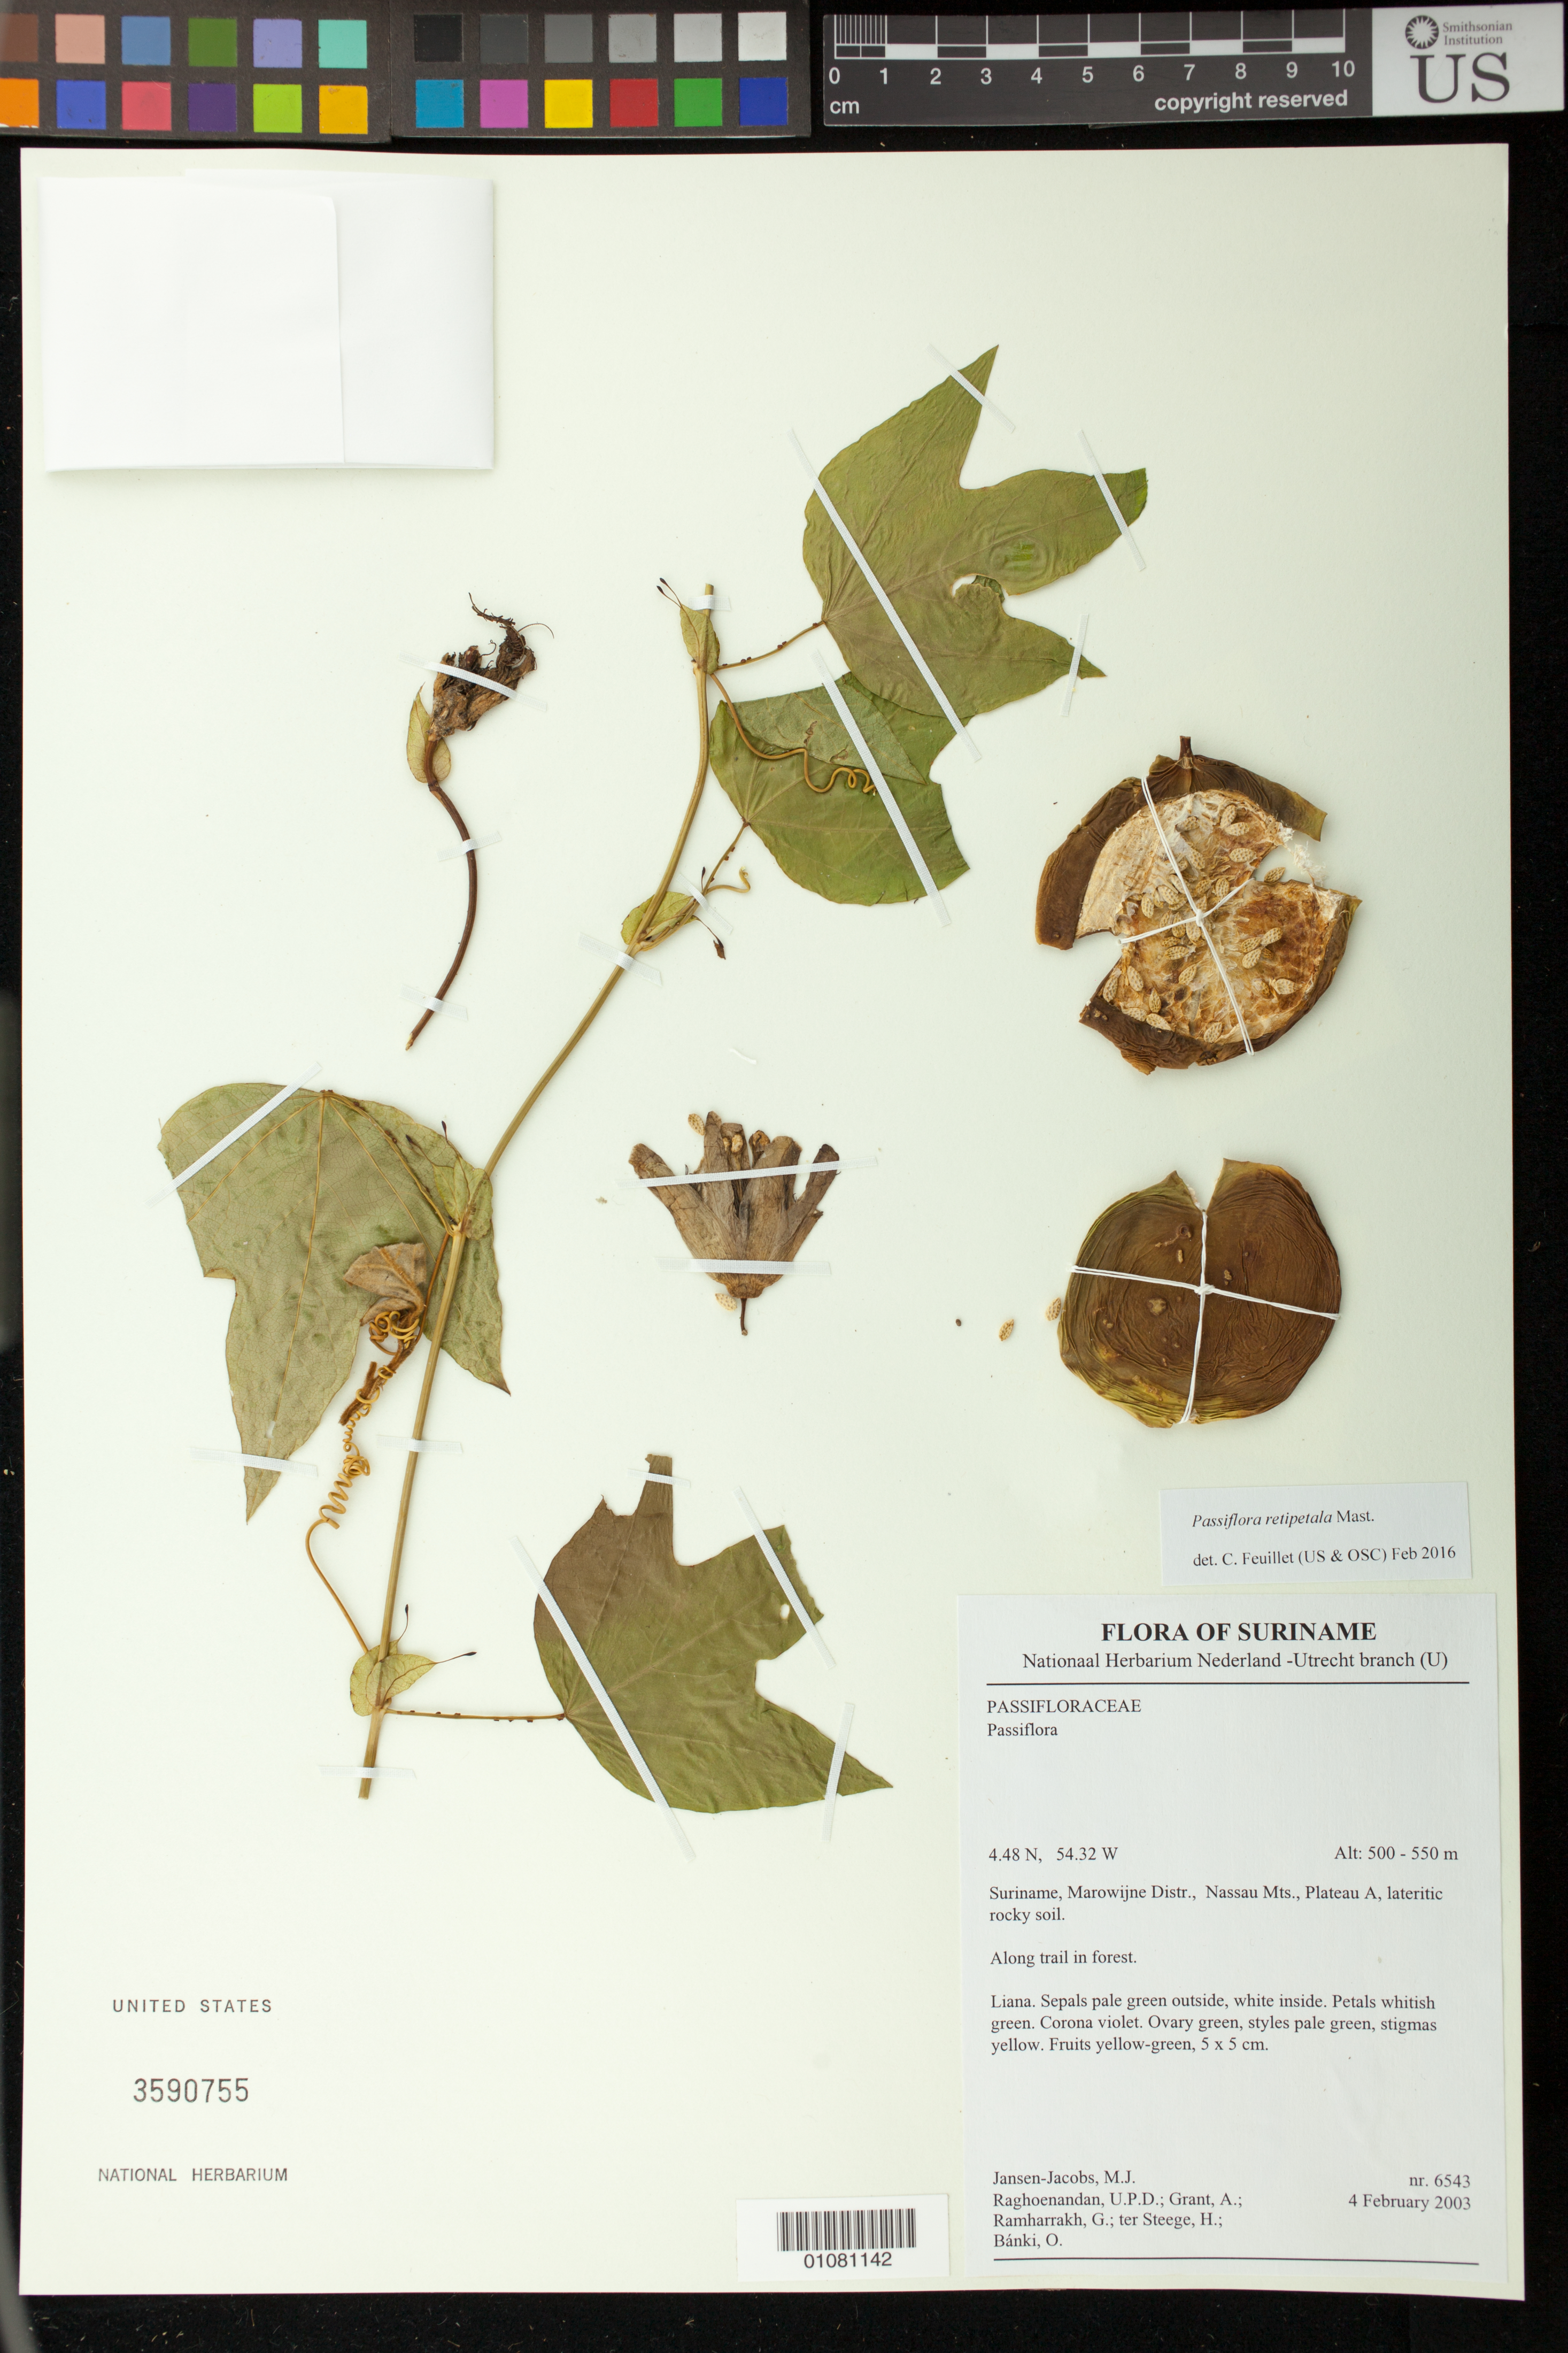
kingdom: Plantae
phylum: Tracheophyta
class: Magnoliopsida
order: Malpighiales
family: Passifloraceae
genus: Passiflora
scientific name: Passiflora retipetala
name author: Mast.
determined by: Feuillet, C.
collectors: M. J. Jansen-Jacobs, U. Raghoenandan, A. Grant, G. Ramharrakh, H. ter Steege & O. Bánki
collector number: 6543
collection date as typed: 4-Feb-03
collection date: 2003-02-04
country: Suriname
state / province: Marowijne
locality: Nassau Mts., Plateau A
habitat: Lateritic rocky soil. Along trail in forest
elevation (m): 500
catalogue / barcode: US 3590755